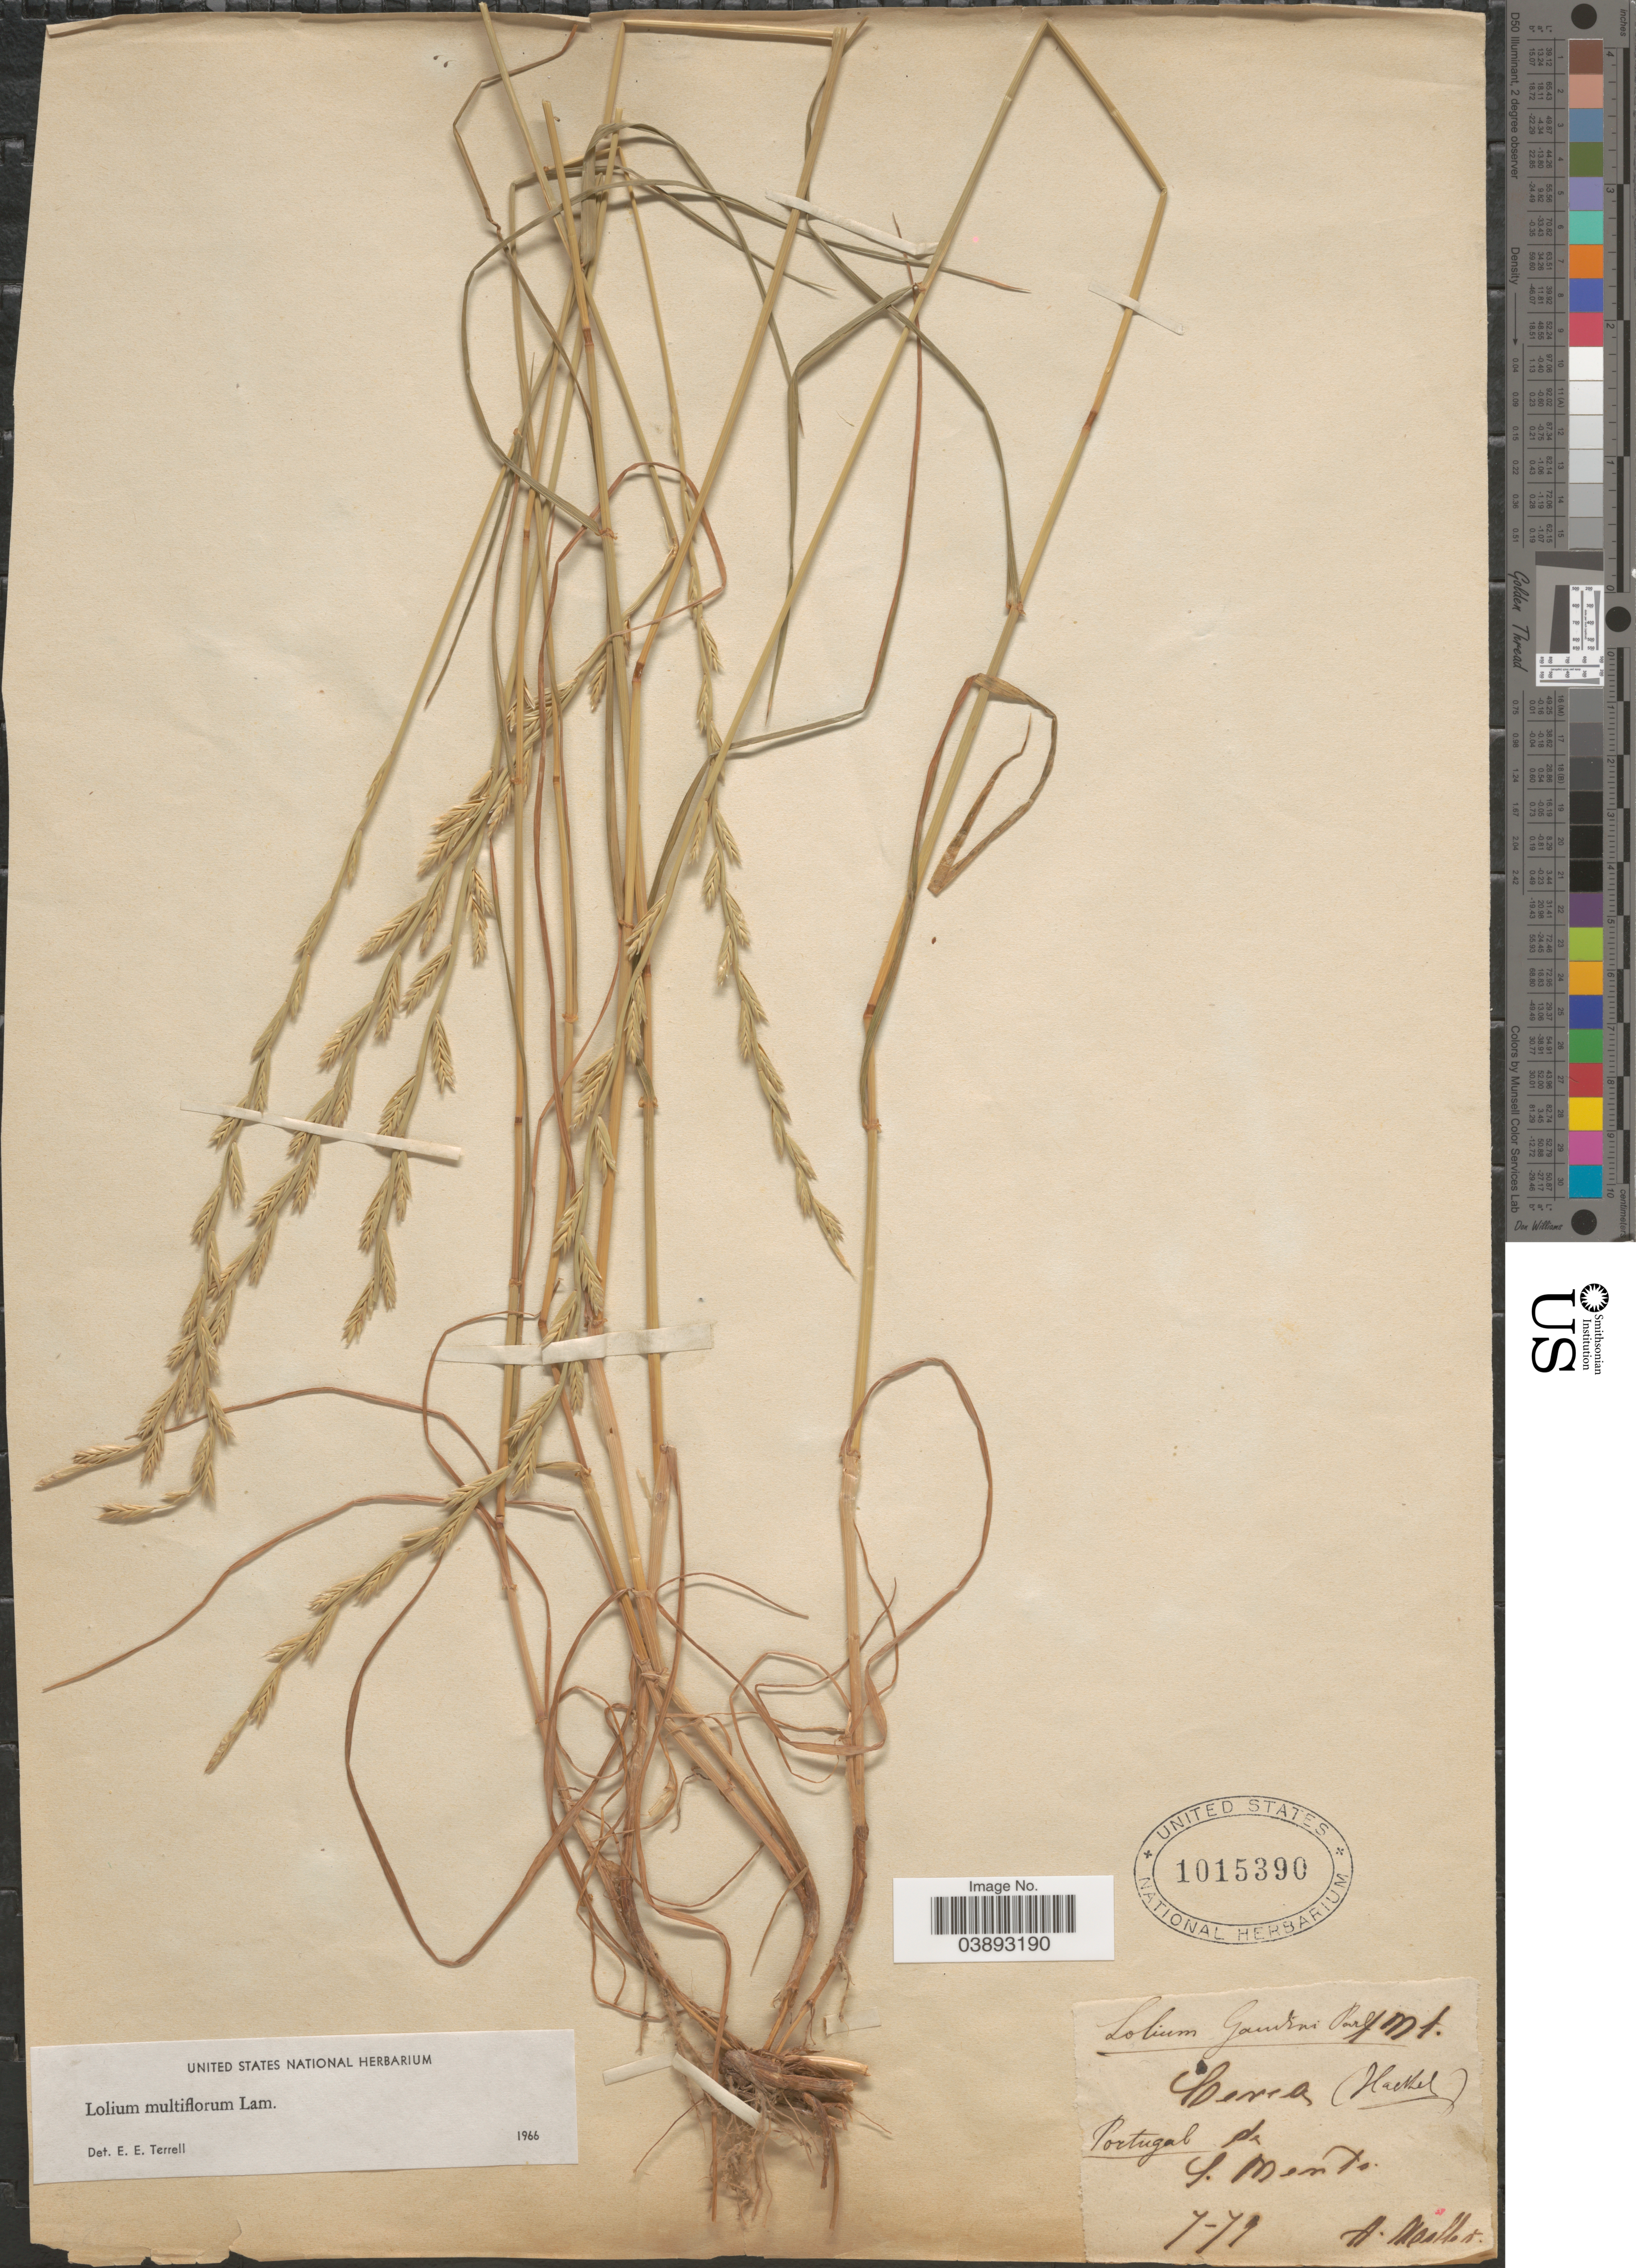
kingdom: Plantae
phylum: Tracheophyta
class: Liliopsida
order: Poales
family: Poaceae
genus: Lolium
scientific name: Lolium multiflorum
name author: Lam.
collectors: A. Moller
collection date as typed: Transcribed d/m/y: /7/79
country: Portugal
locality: Cerro de G. Mento. [interpreted]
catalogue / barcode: US 1015390